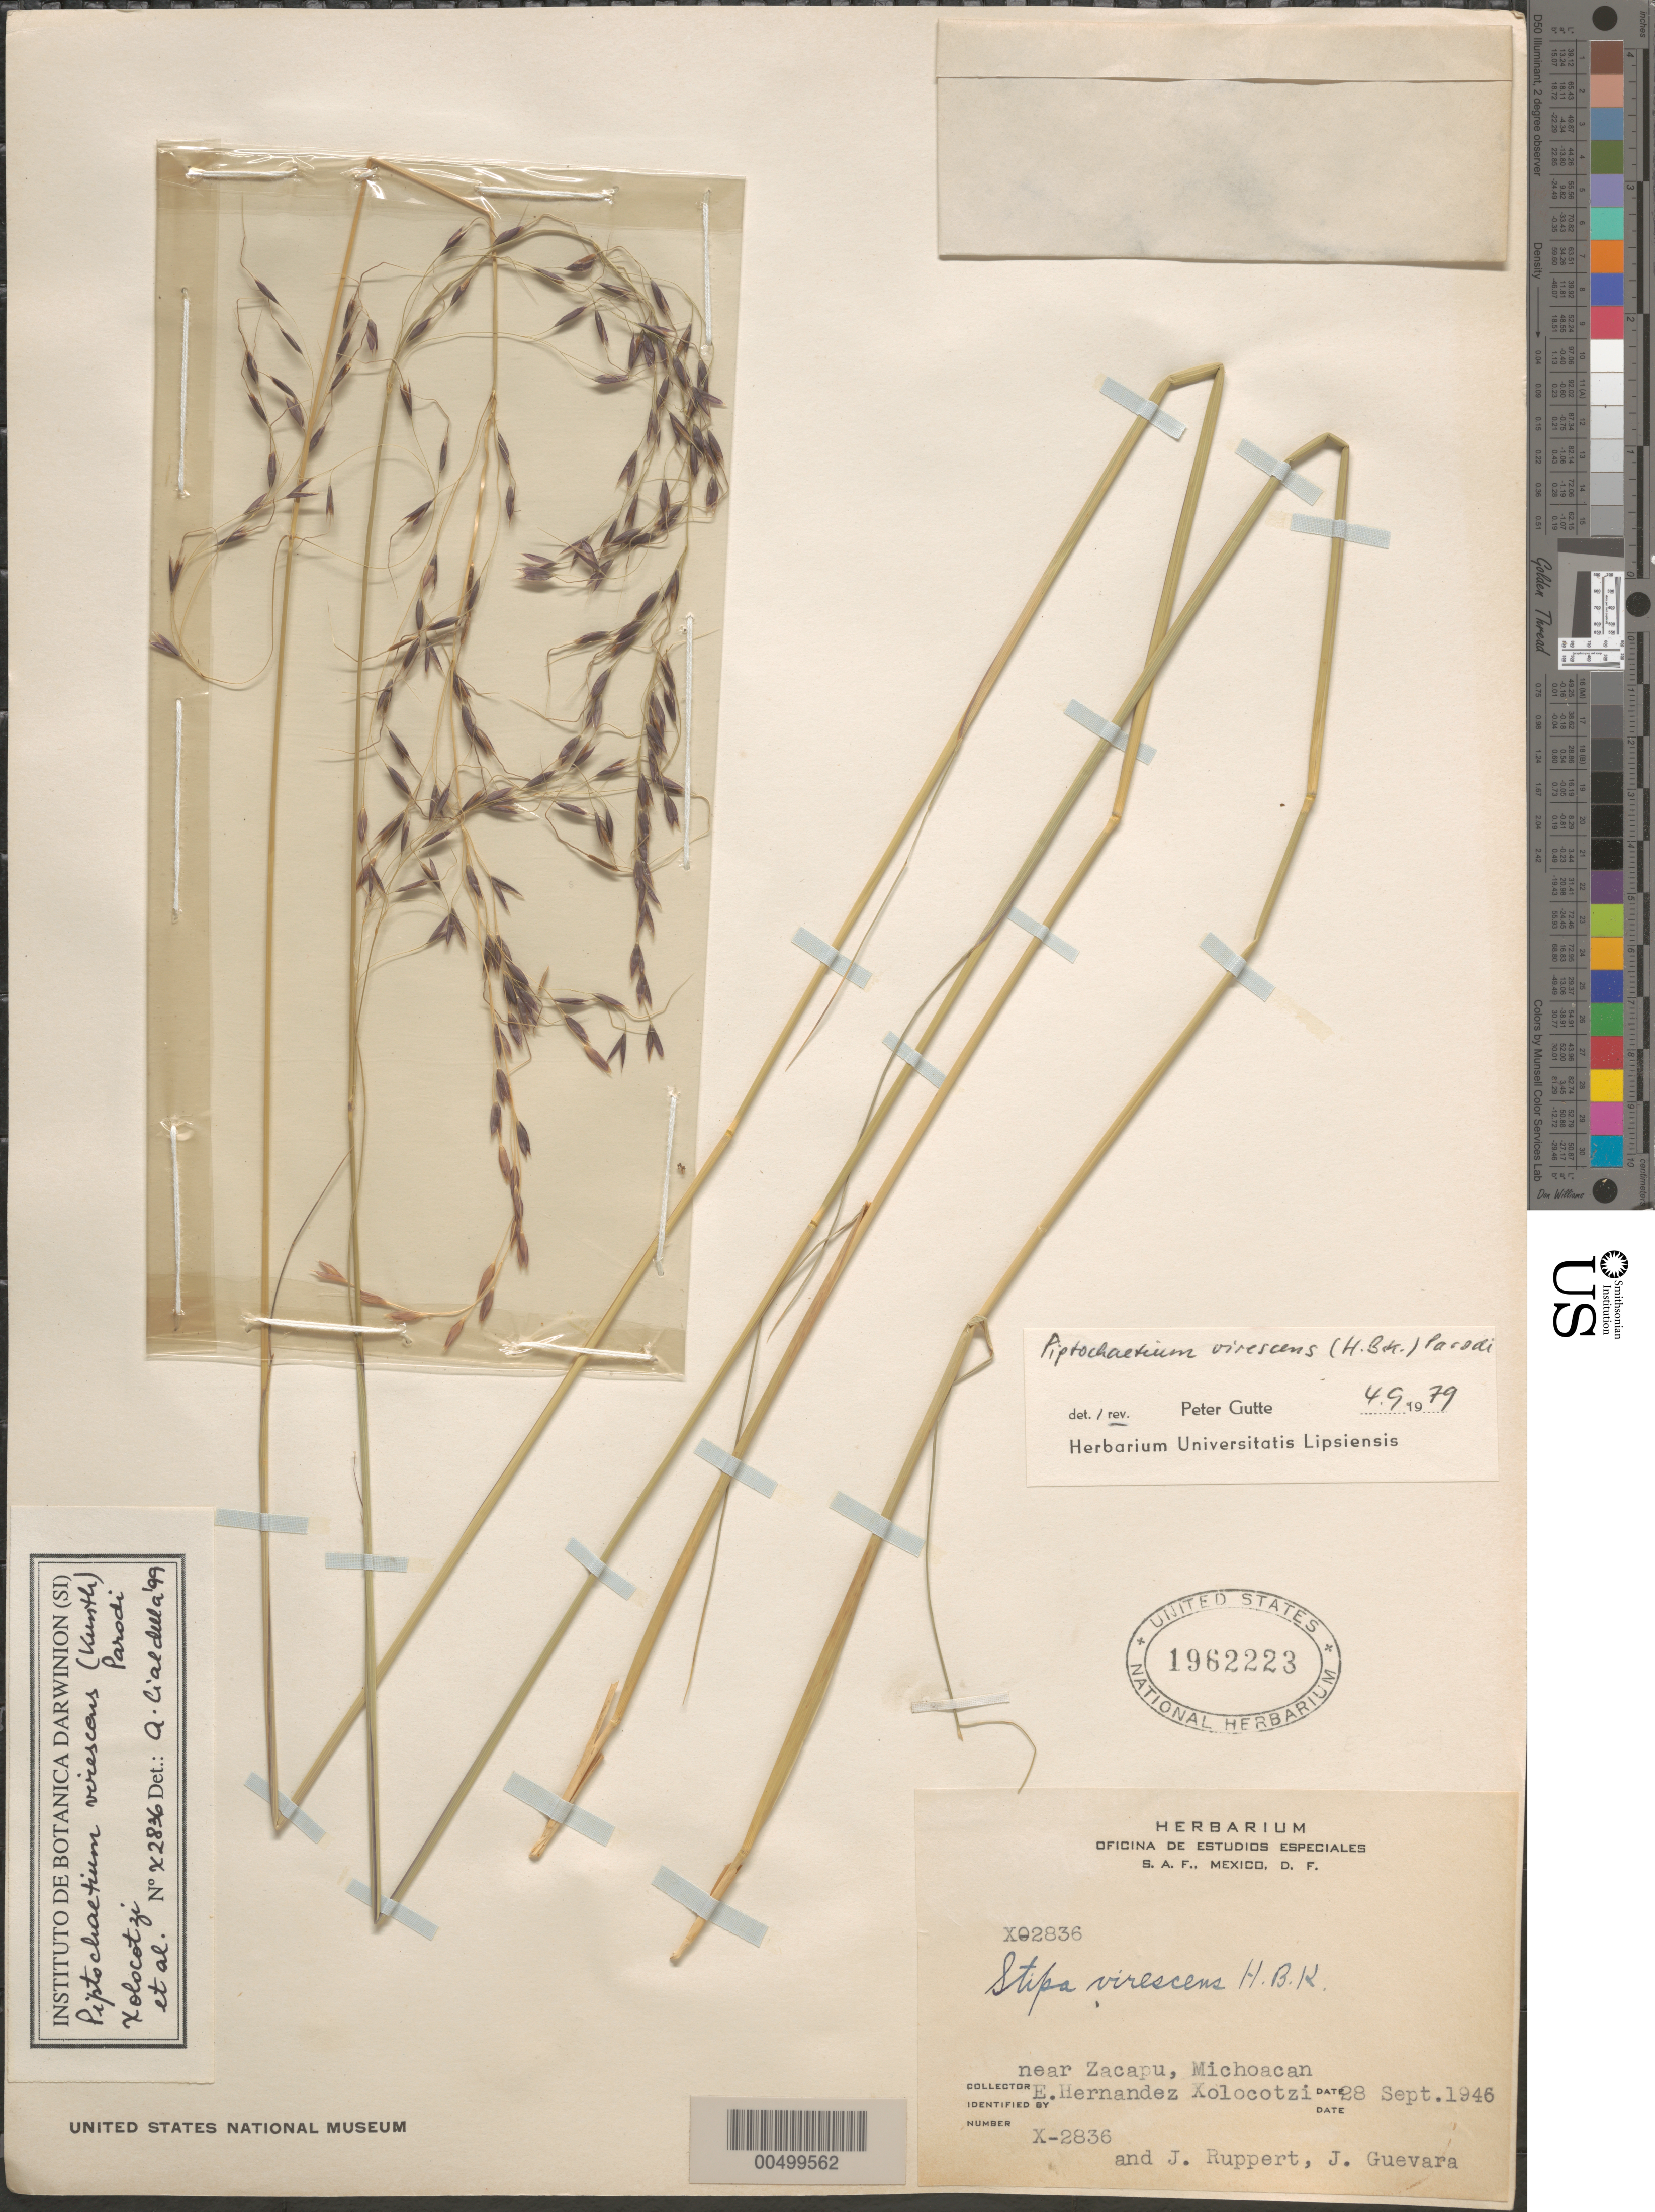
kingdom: Plantae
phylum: Tracheophyta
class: Liliopsida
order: Poales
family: Poaceae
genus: Piptochaetium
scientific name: Piptochaetium virescens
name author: (Kunth) Parodi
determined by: Gutte, P.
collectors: E. I. Hernández-X., J. Ruppert & J. Guevara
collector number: X-2836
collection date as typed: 28 Sep 1946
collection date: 1946-09-28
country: Mexico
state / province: Michoacán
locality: Near Zacapu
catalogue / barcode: US 1962223